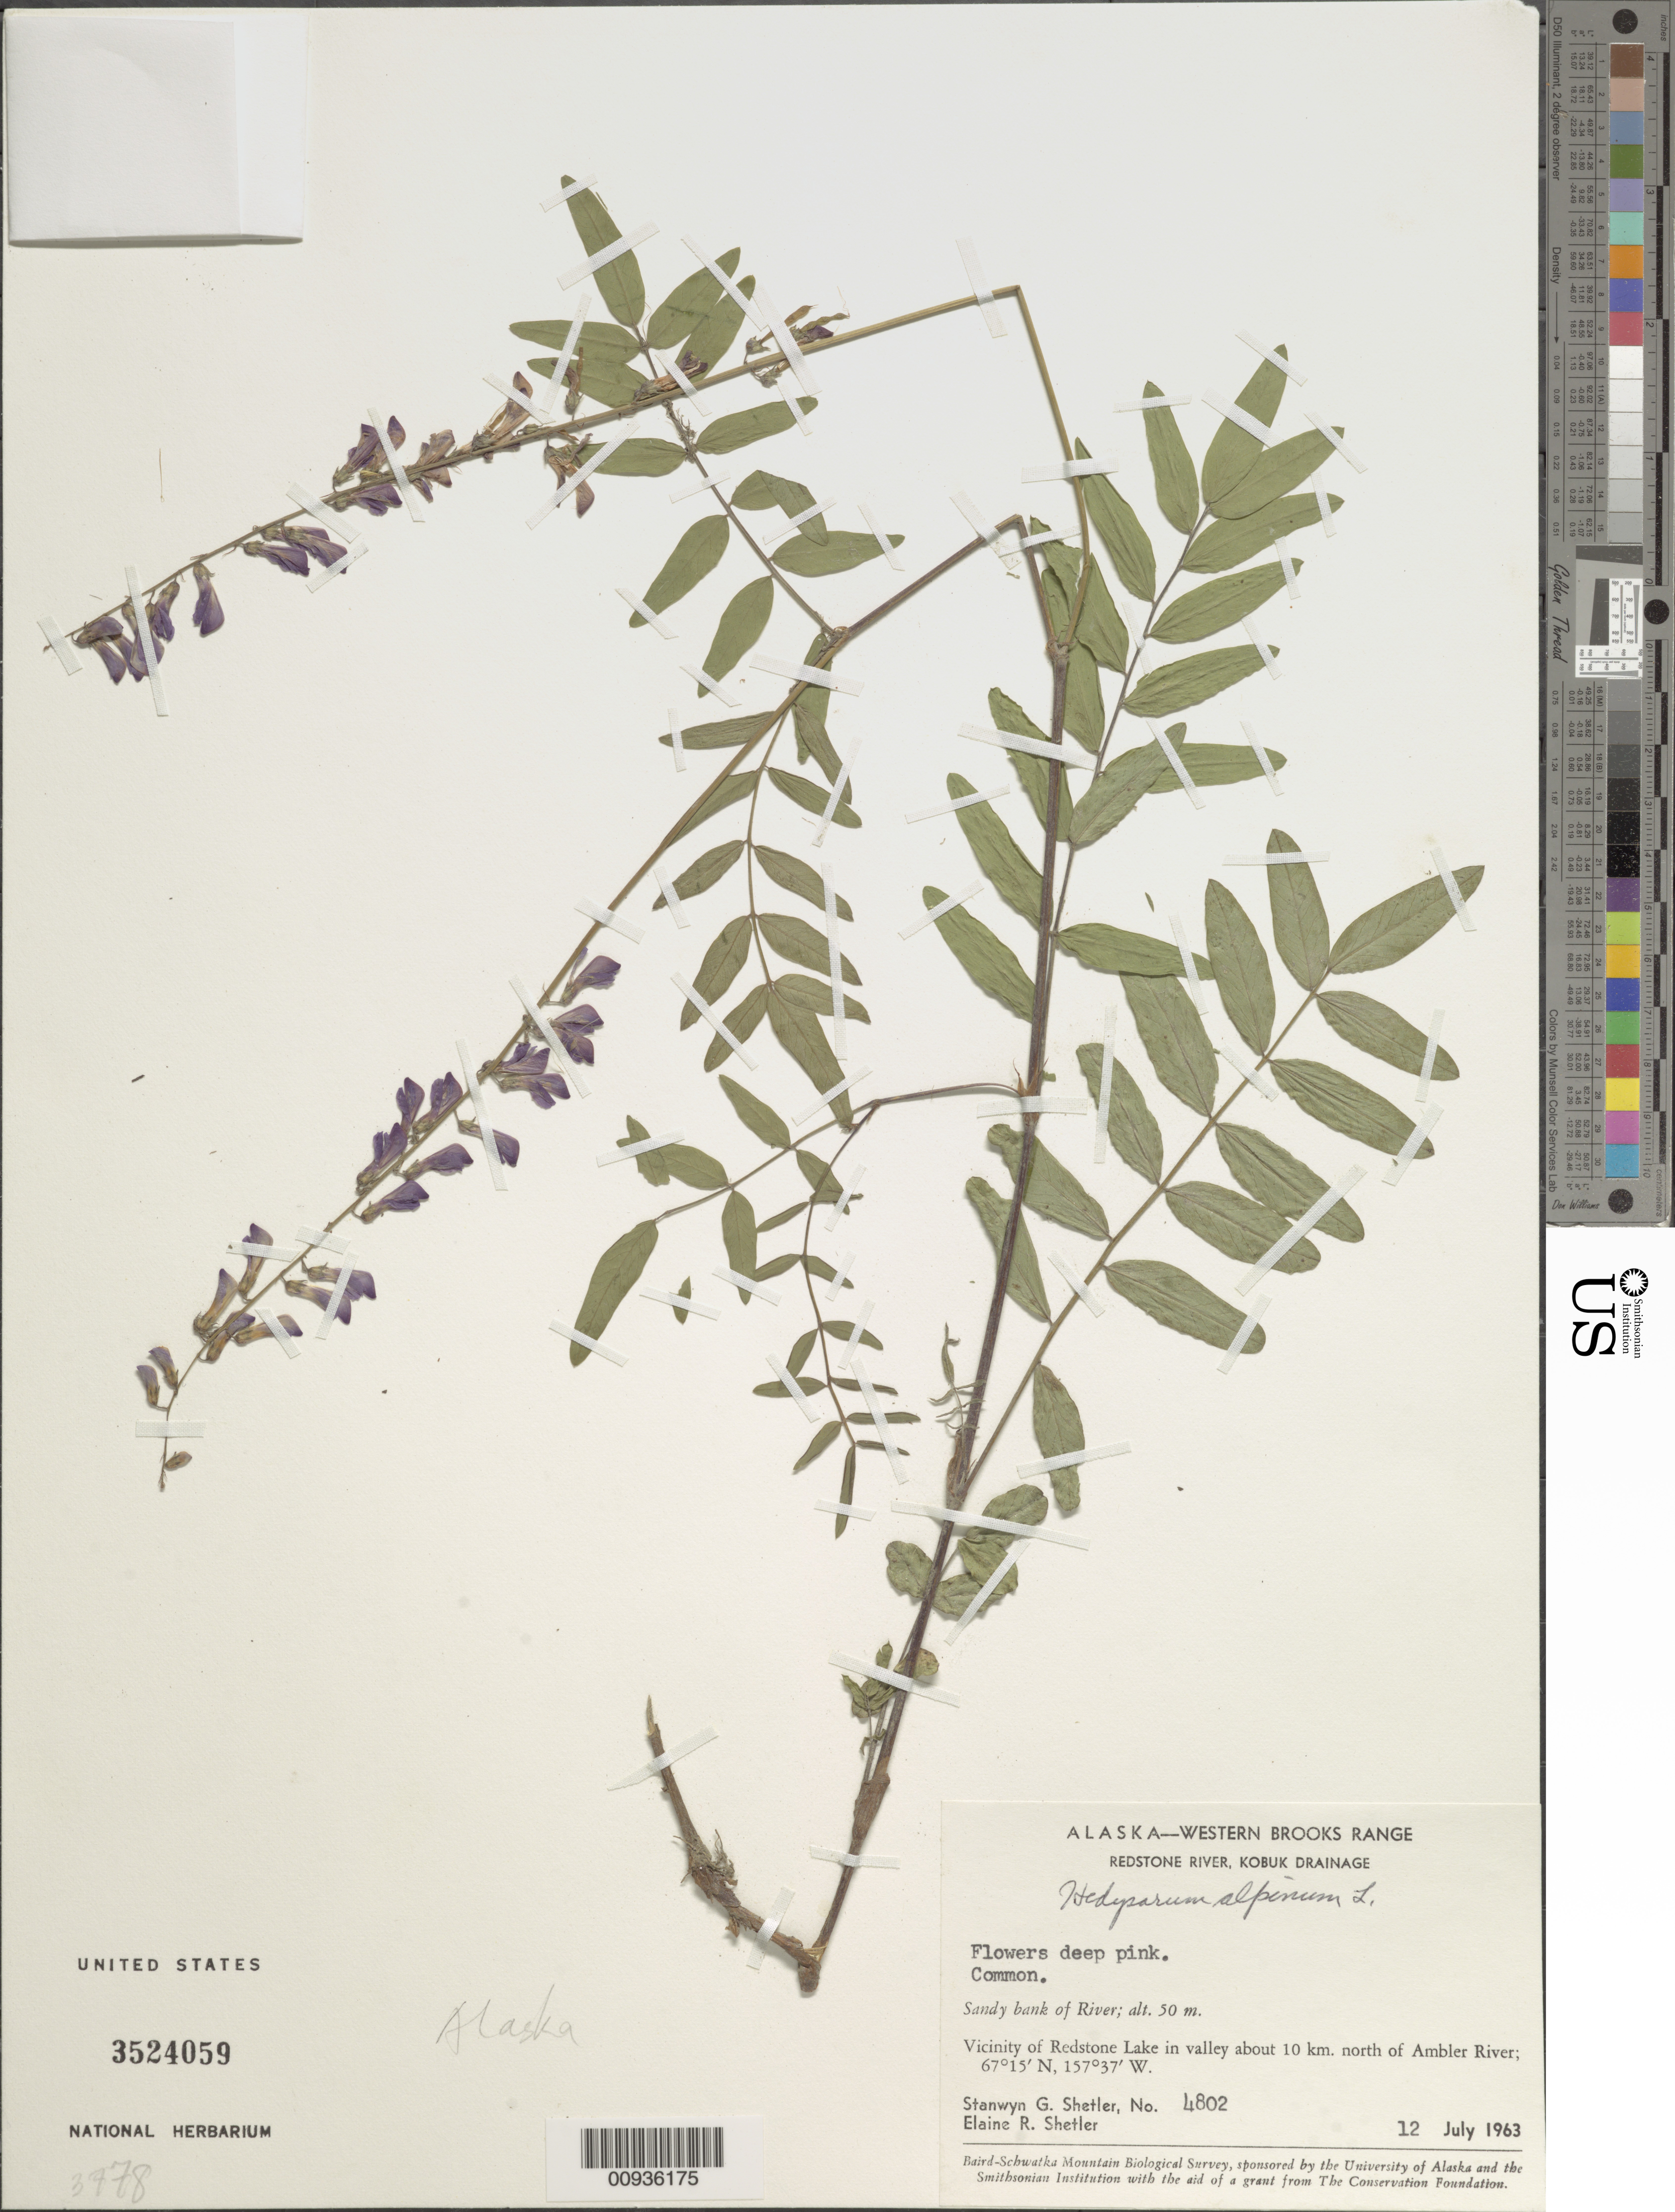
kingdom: Plantae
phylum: Tracheophyta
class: Magnoliopsida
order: Fabales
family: Fabaceae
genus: Hedysarum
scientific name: Hedysarum alpinum var. americanum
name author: Michx. ex Pursh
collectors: S. Shetler & E. R. Shetler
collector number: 4802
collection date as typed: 12 Jul 1963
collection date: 1963-07-12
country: United States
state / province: Alaska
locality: Vicinity of Redstone Lake in valley about 10 km. north of Ambler River. Western Brooks Range, Redstone River, Kobuk Drainage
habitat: Sandy bank of river.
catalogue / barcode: US 3524059